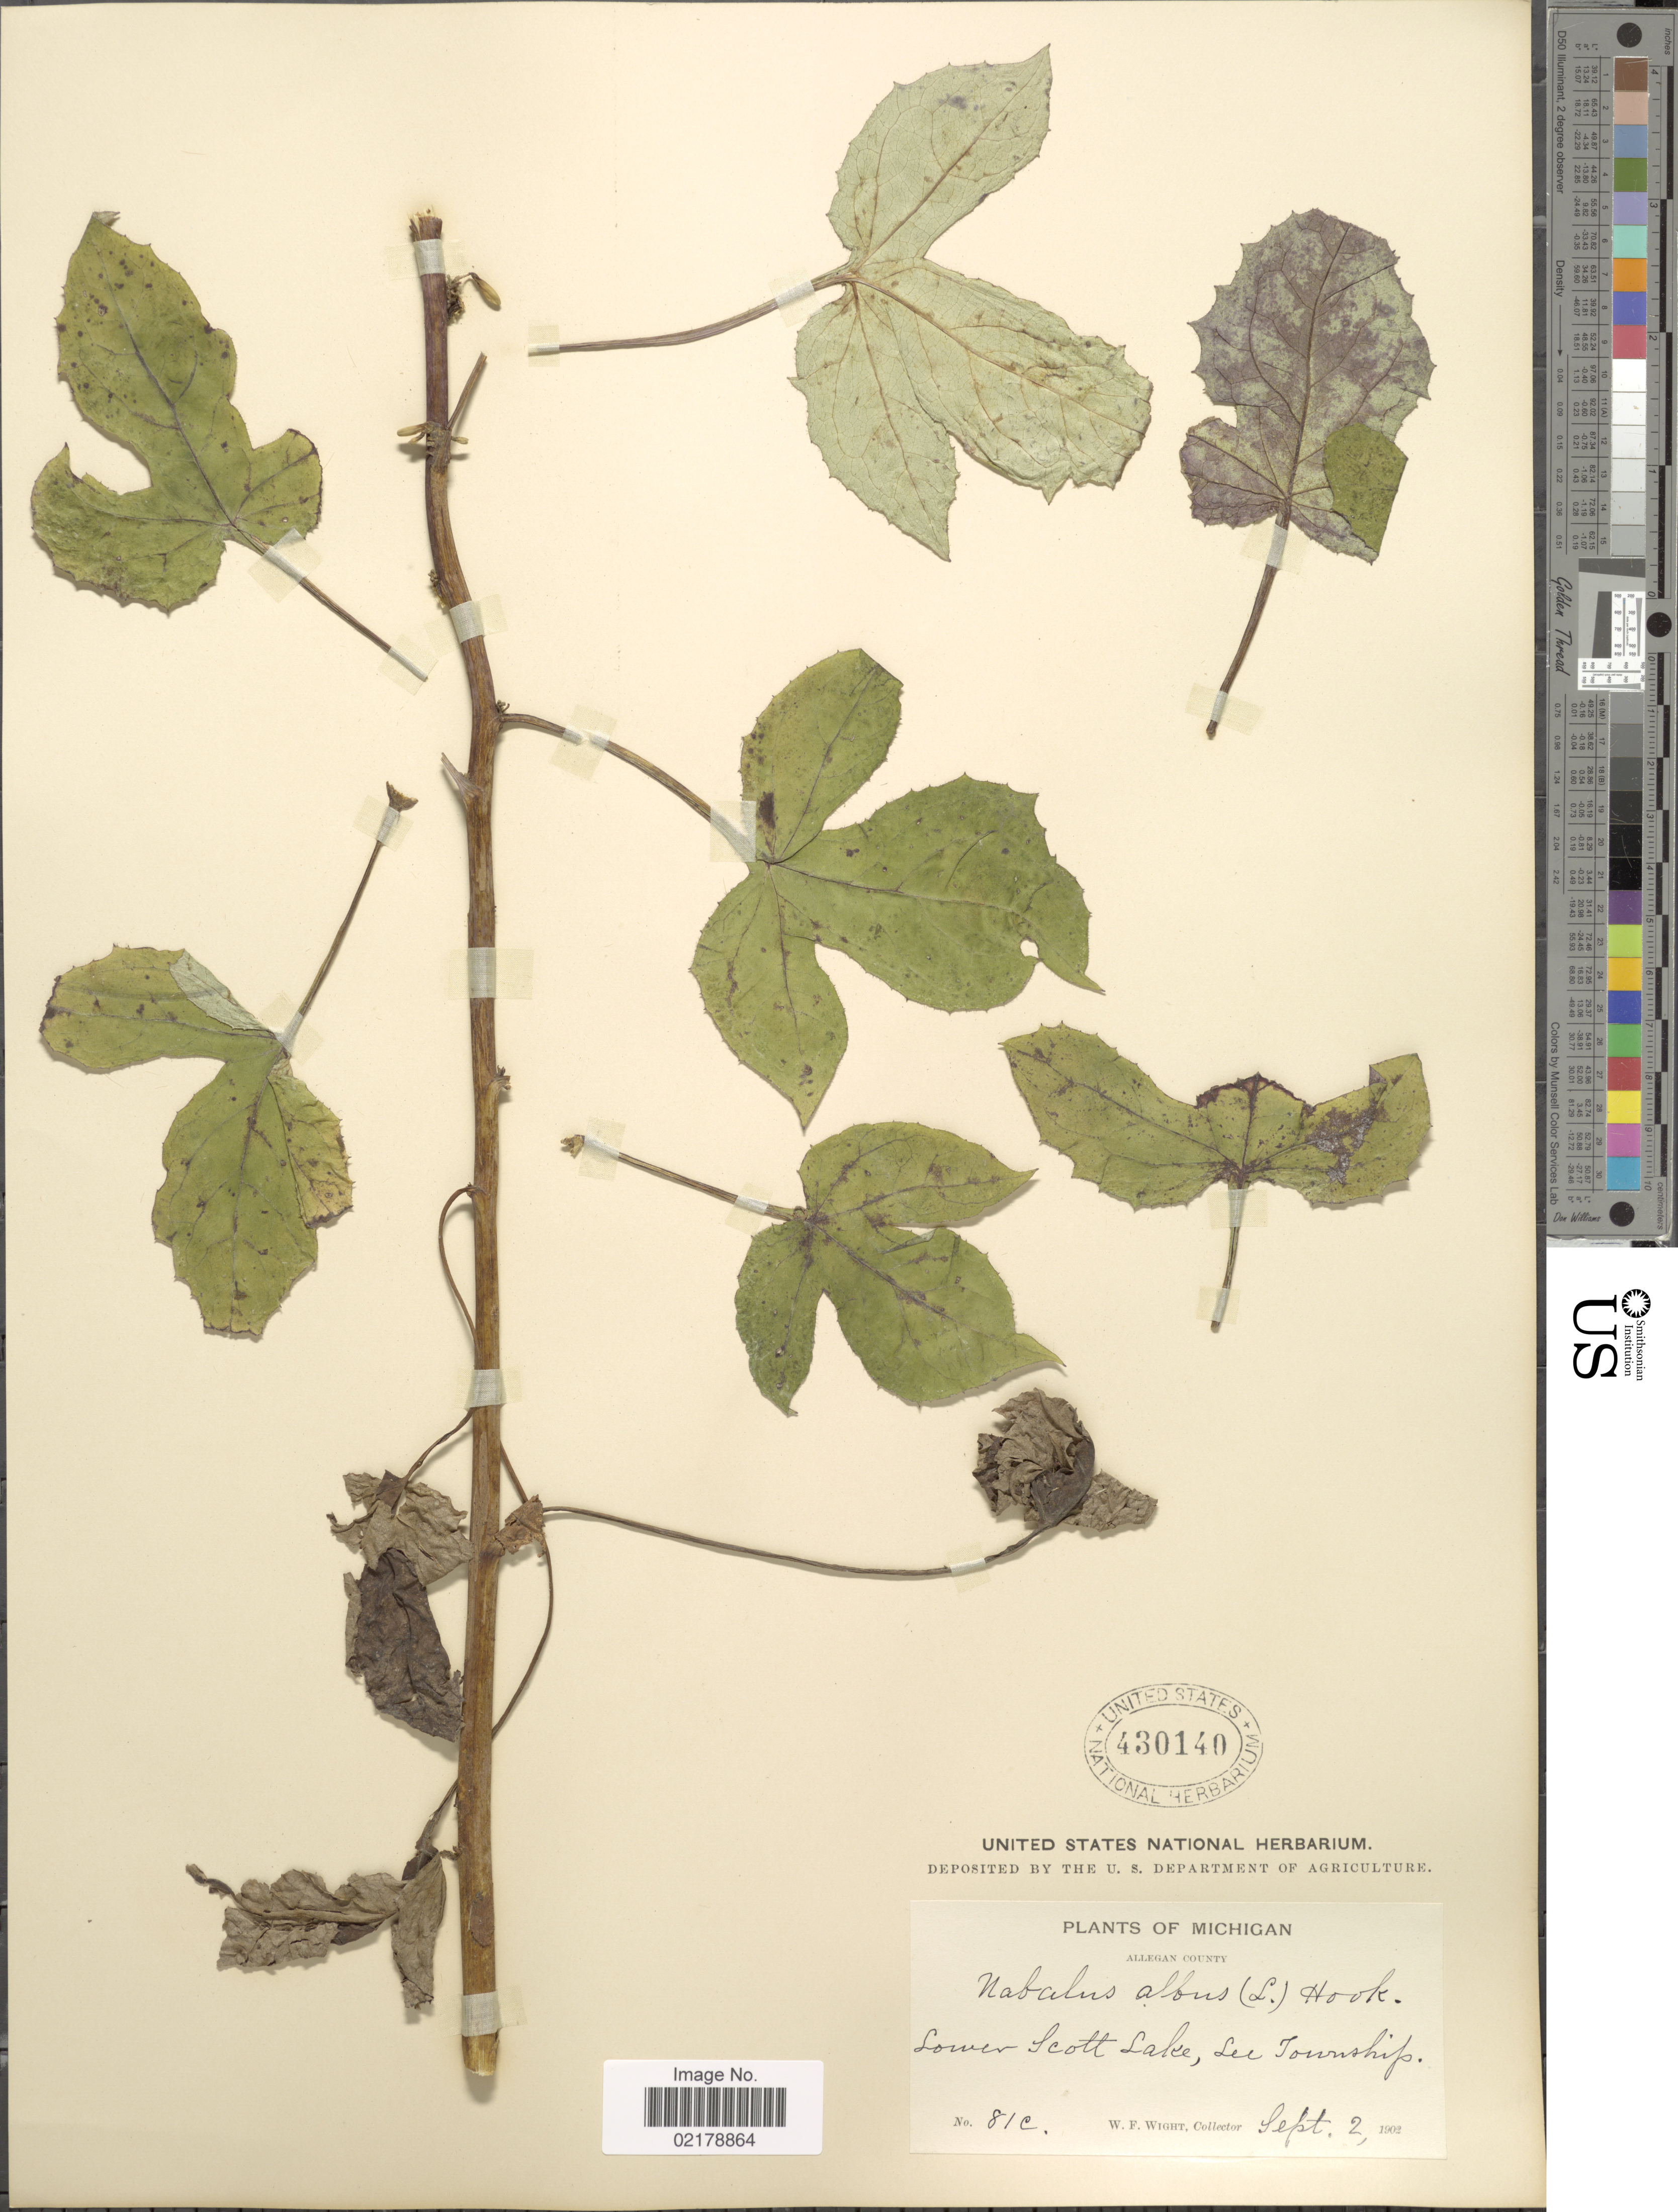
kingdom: Plantae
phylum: Tracheophyta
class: Magnoliopsida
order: Asterales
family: Asteraceae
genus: Nabalus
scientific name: Nabalus albus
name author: (L.) Hook.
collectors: W. Wight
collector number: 81C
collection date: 1902-09-02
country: United States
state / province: Michigan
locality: Allegan County, Lower Scott Lake, Lee Township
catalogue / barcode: US 430140